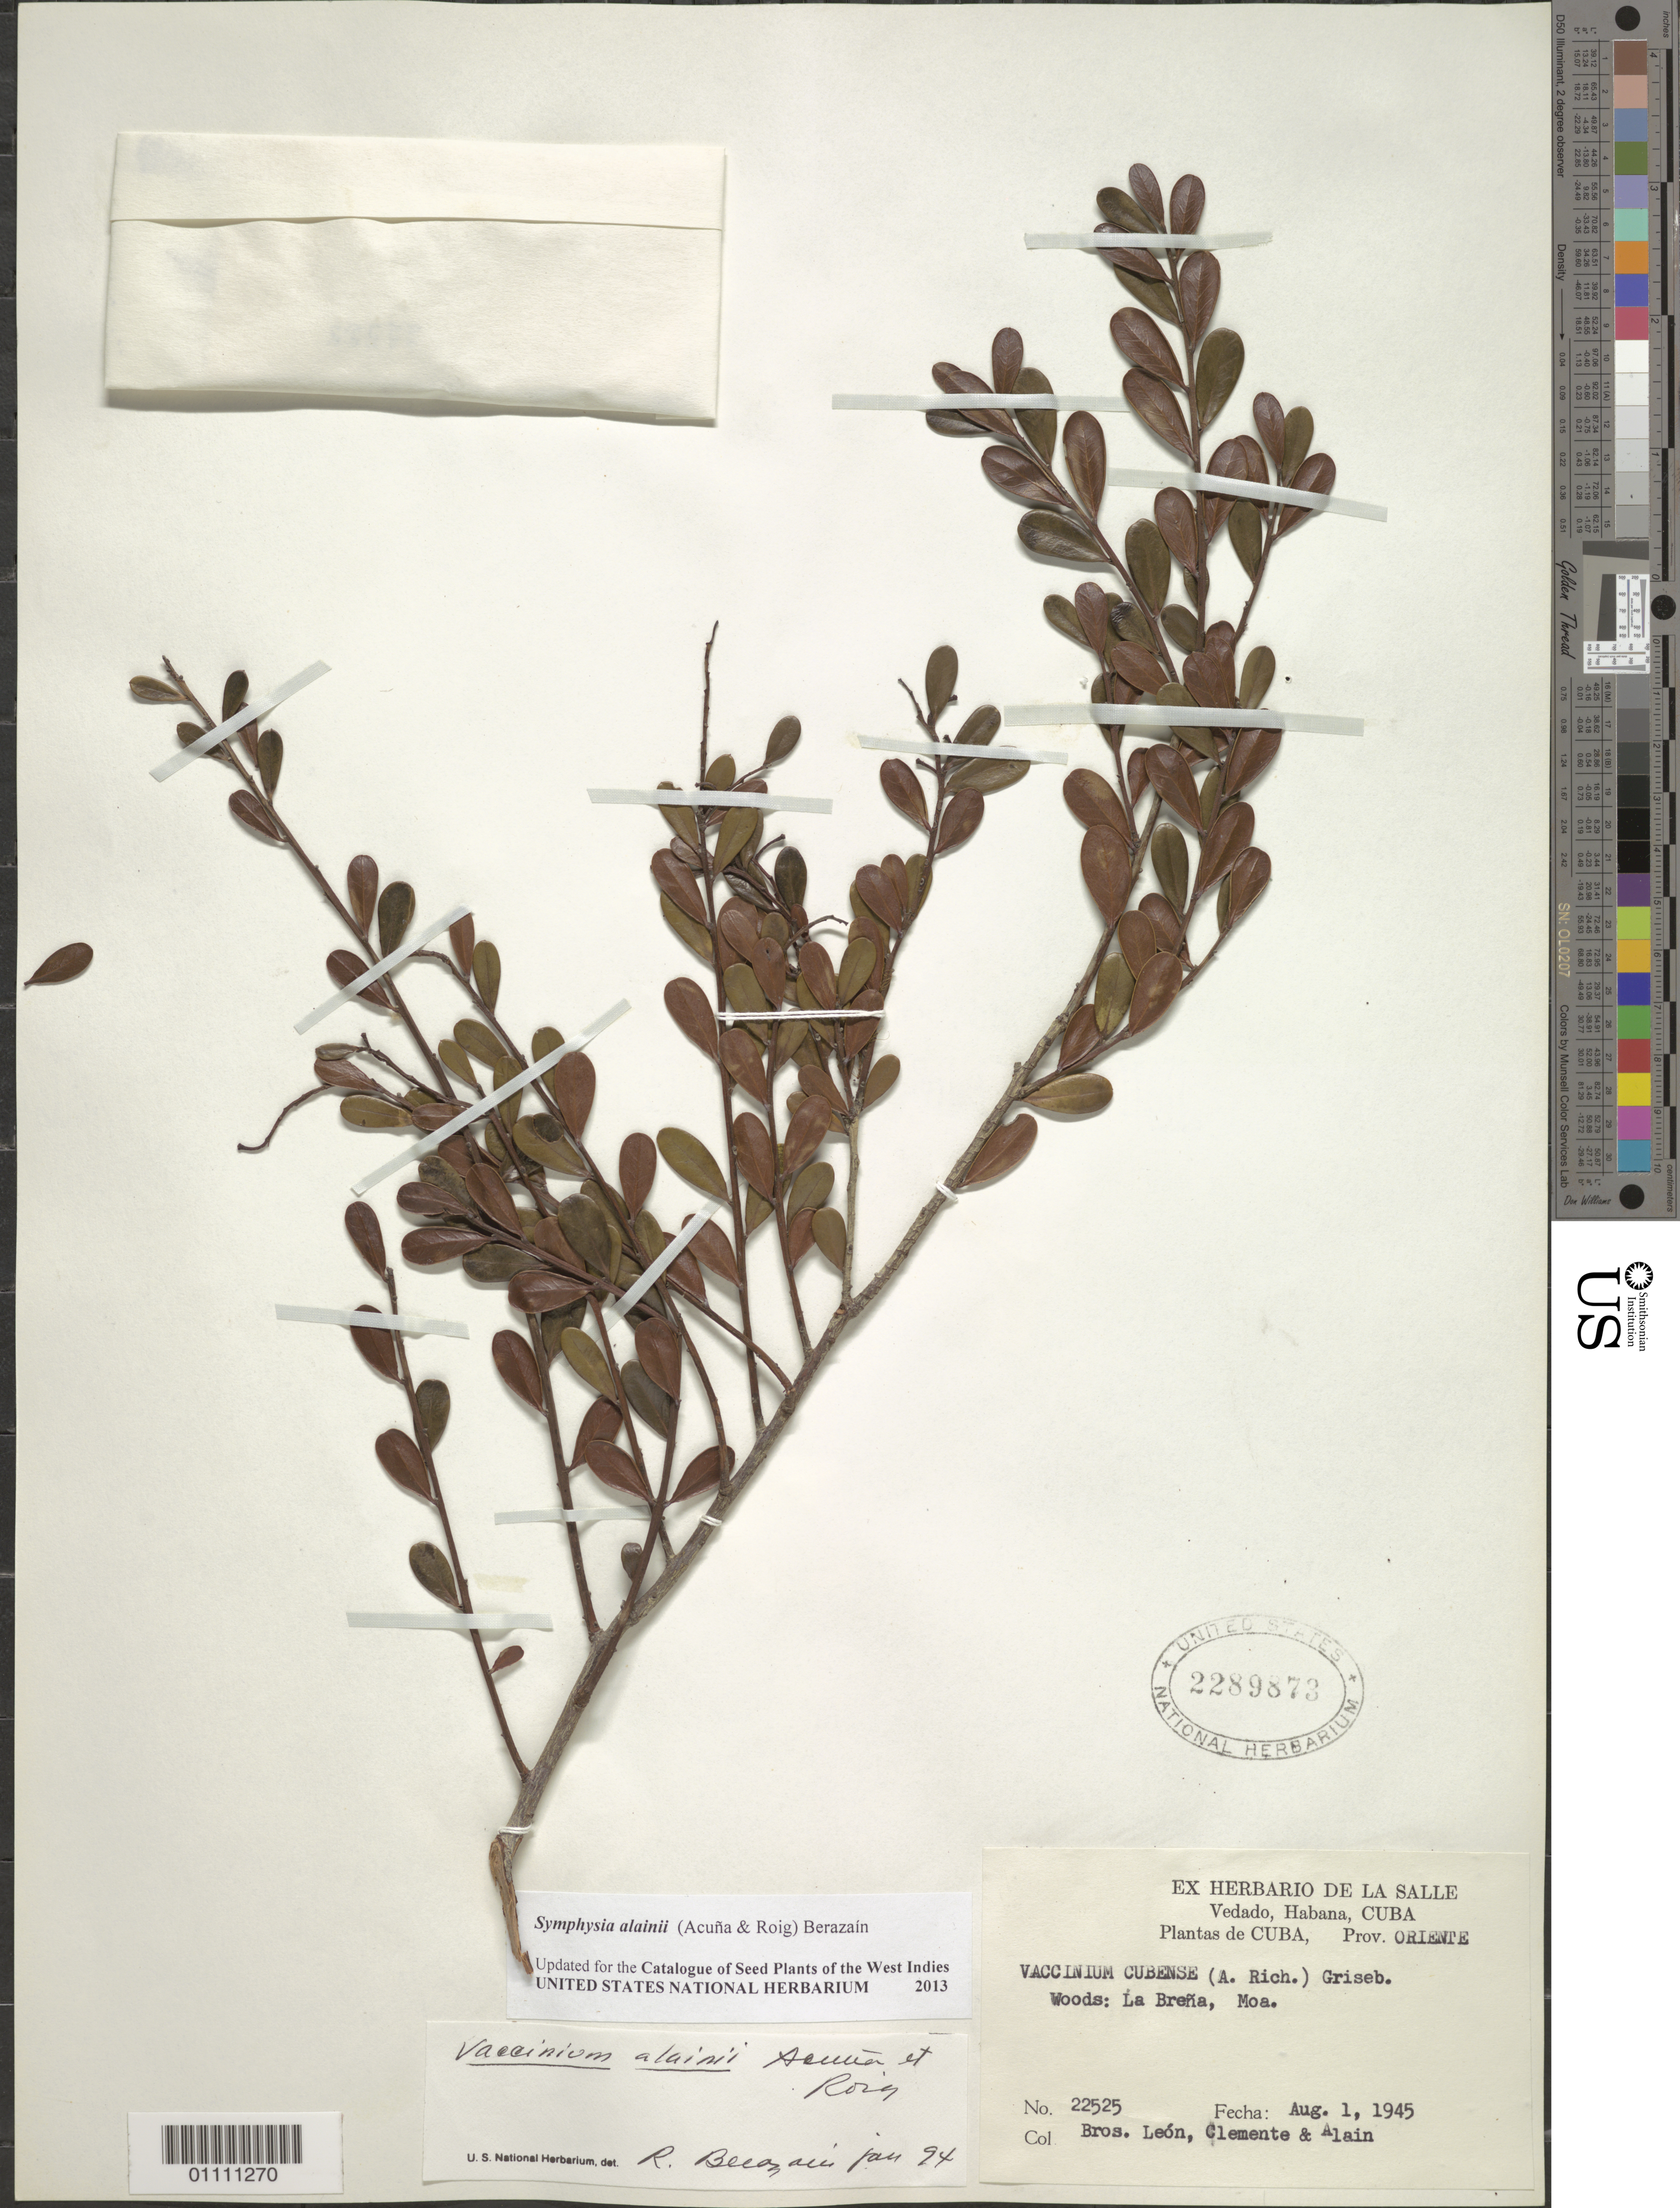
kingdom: Plantae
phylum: Tracheophyta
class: Magnoliopsida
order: Ericales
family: Ericaceae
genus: Symphysia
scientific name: Symphysia alainii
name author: (Acuña & Roíg) R. Berazaín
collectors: Bro. León, Bro. Clemente & A. H. Liogier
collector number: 22525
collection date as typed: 01 Aug 1945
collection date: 1945-08-01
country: Cuba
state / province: Holguín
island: Cuba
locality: Woods: La Brena, Moa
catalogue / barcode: US 2289878